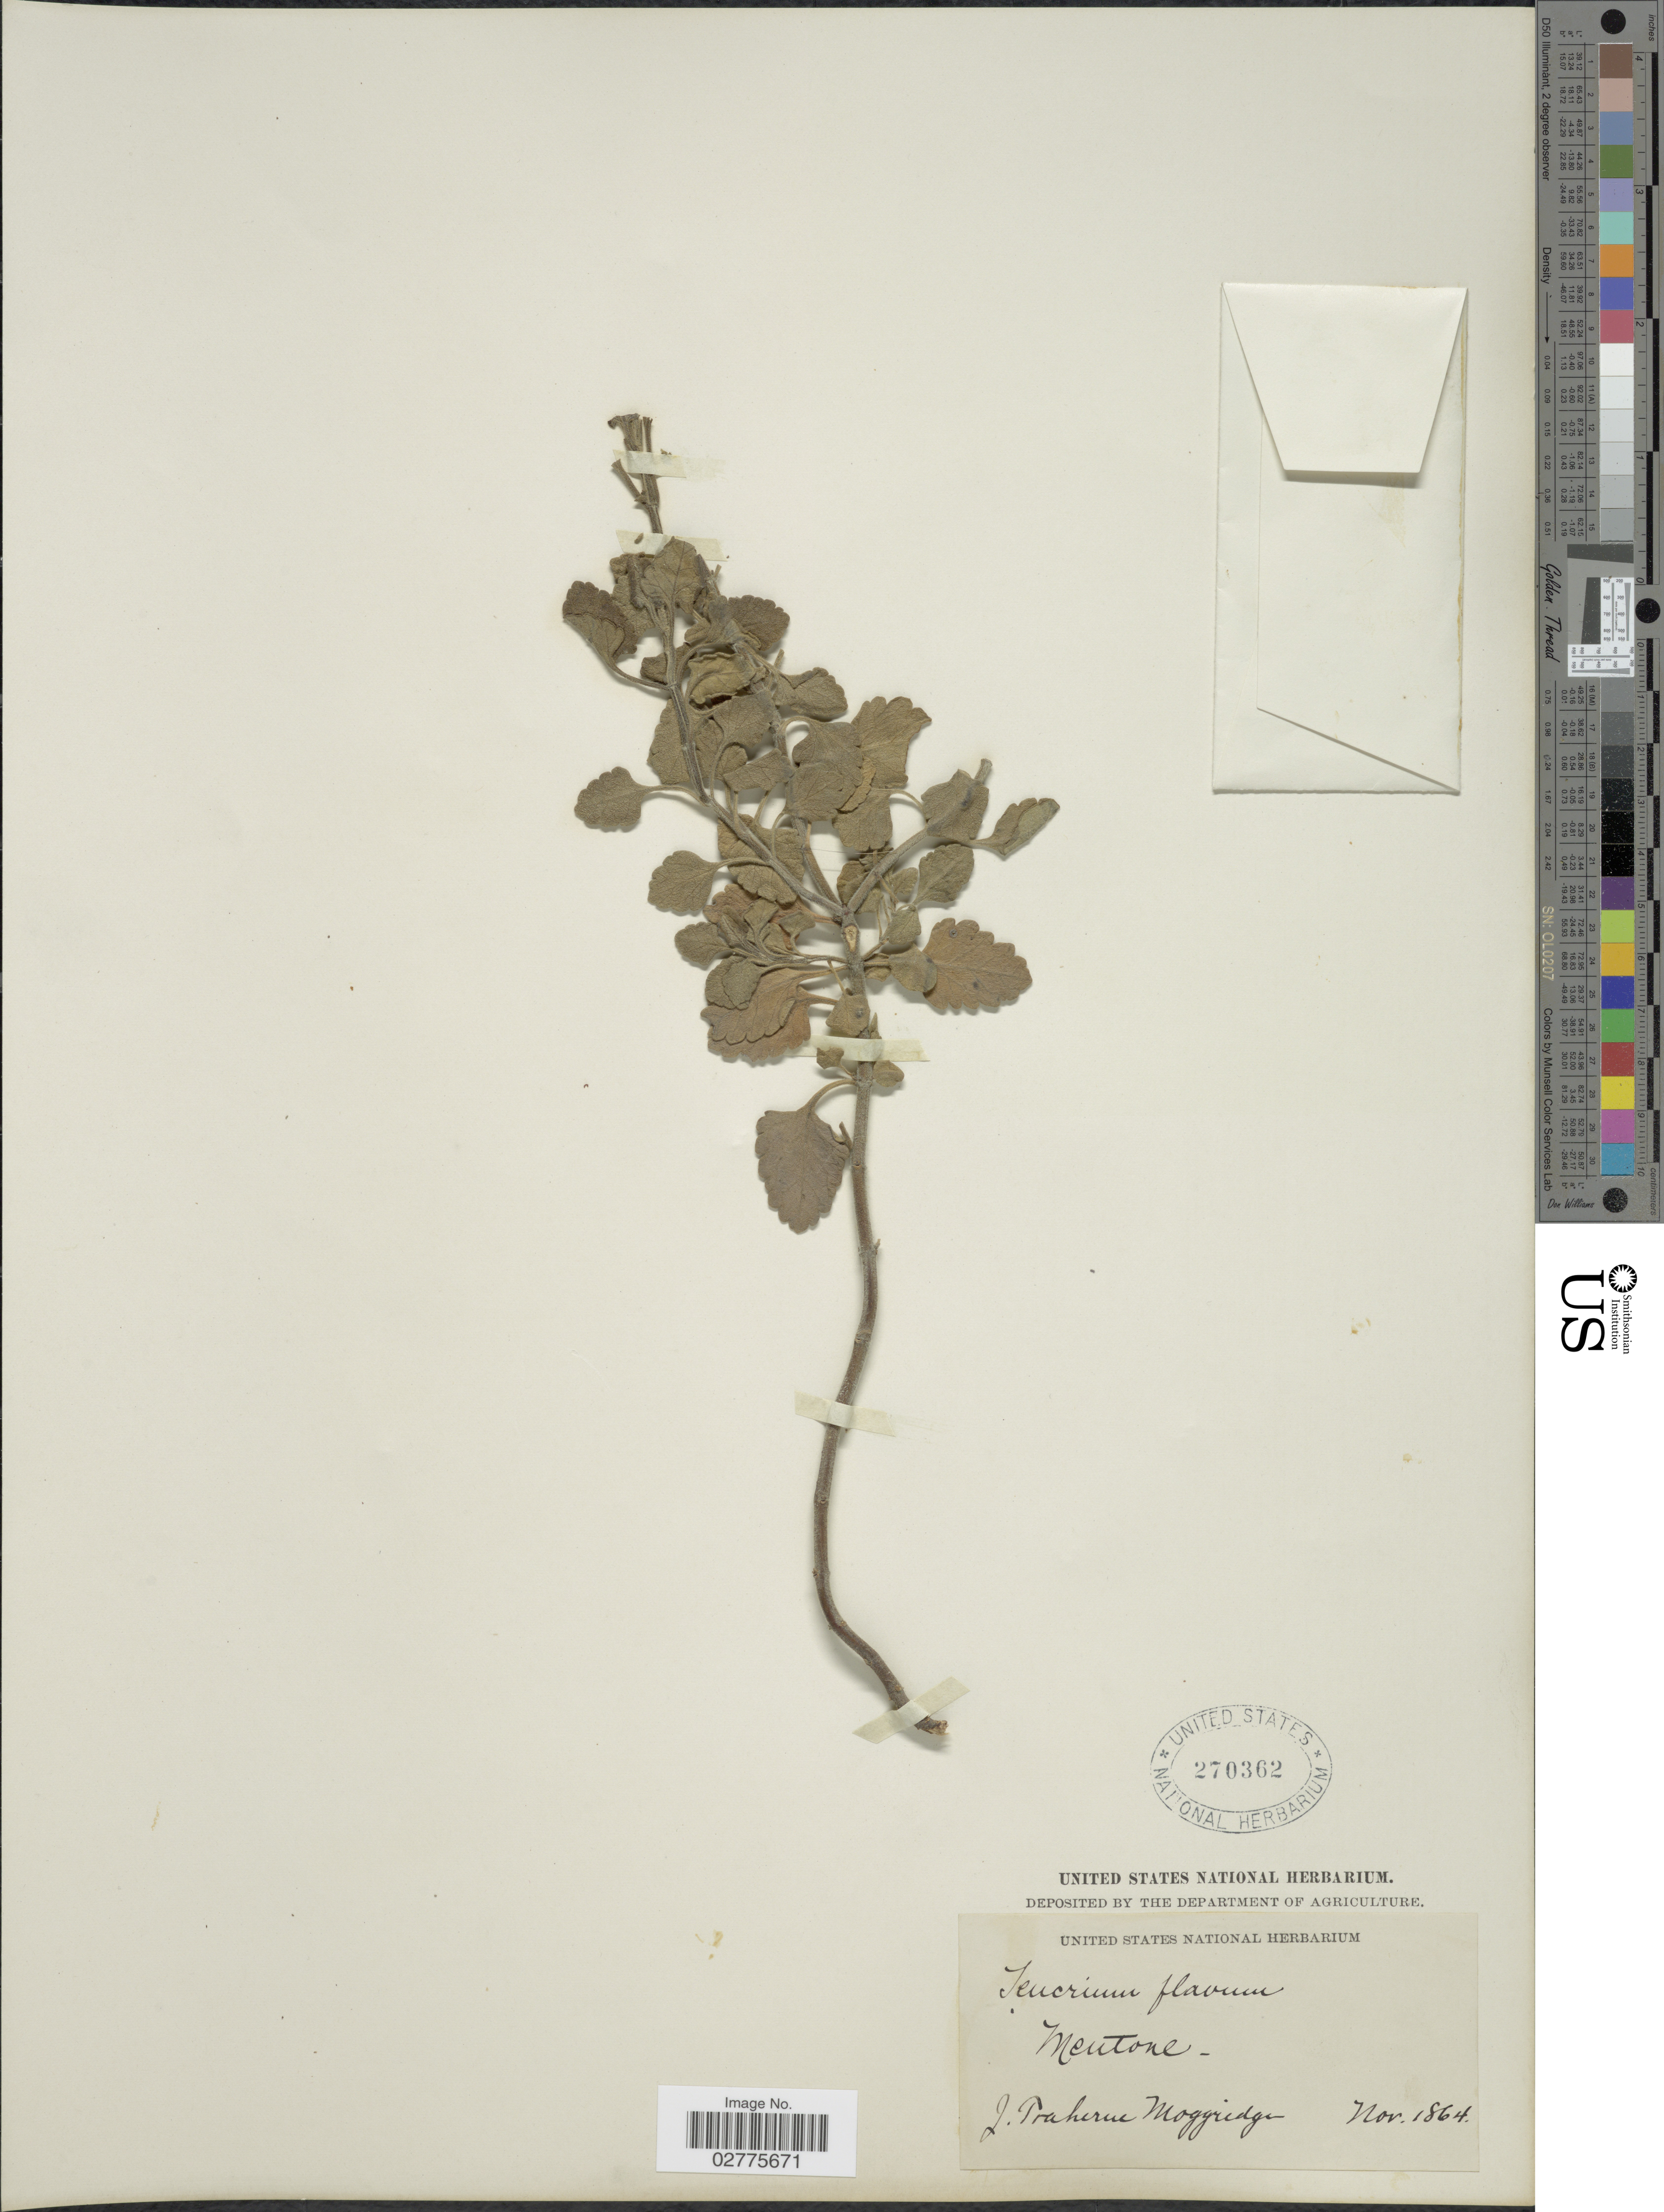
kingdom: Plantae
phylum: Tracheophyta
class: Magnoliopsida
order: Lamiales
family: Lamiaceae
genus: Teucrium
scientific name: Teucrium flavum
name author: L.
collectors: J. T. Moggridge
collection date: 1864-11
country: France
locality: Mentone.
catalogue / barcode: US 270362